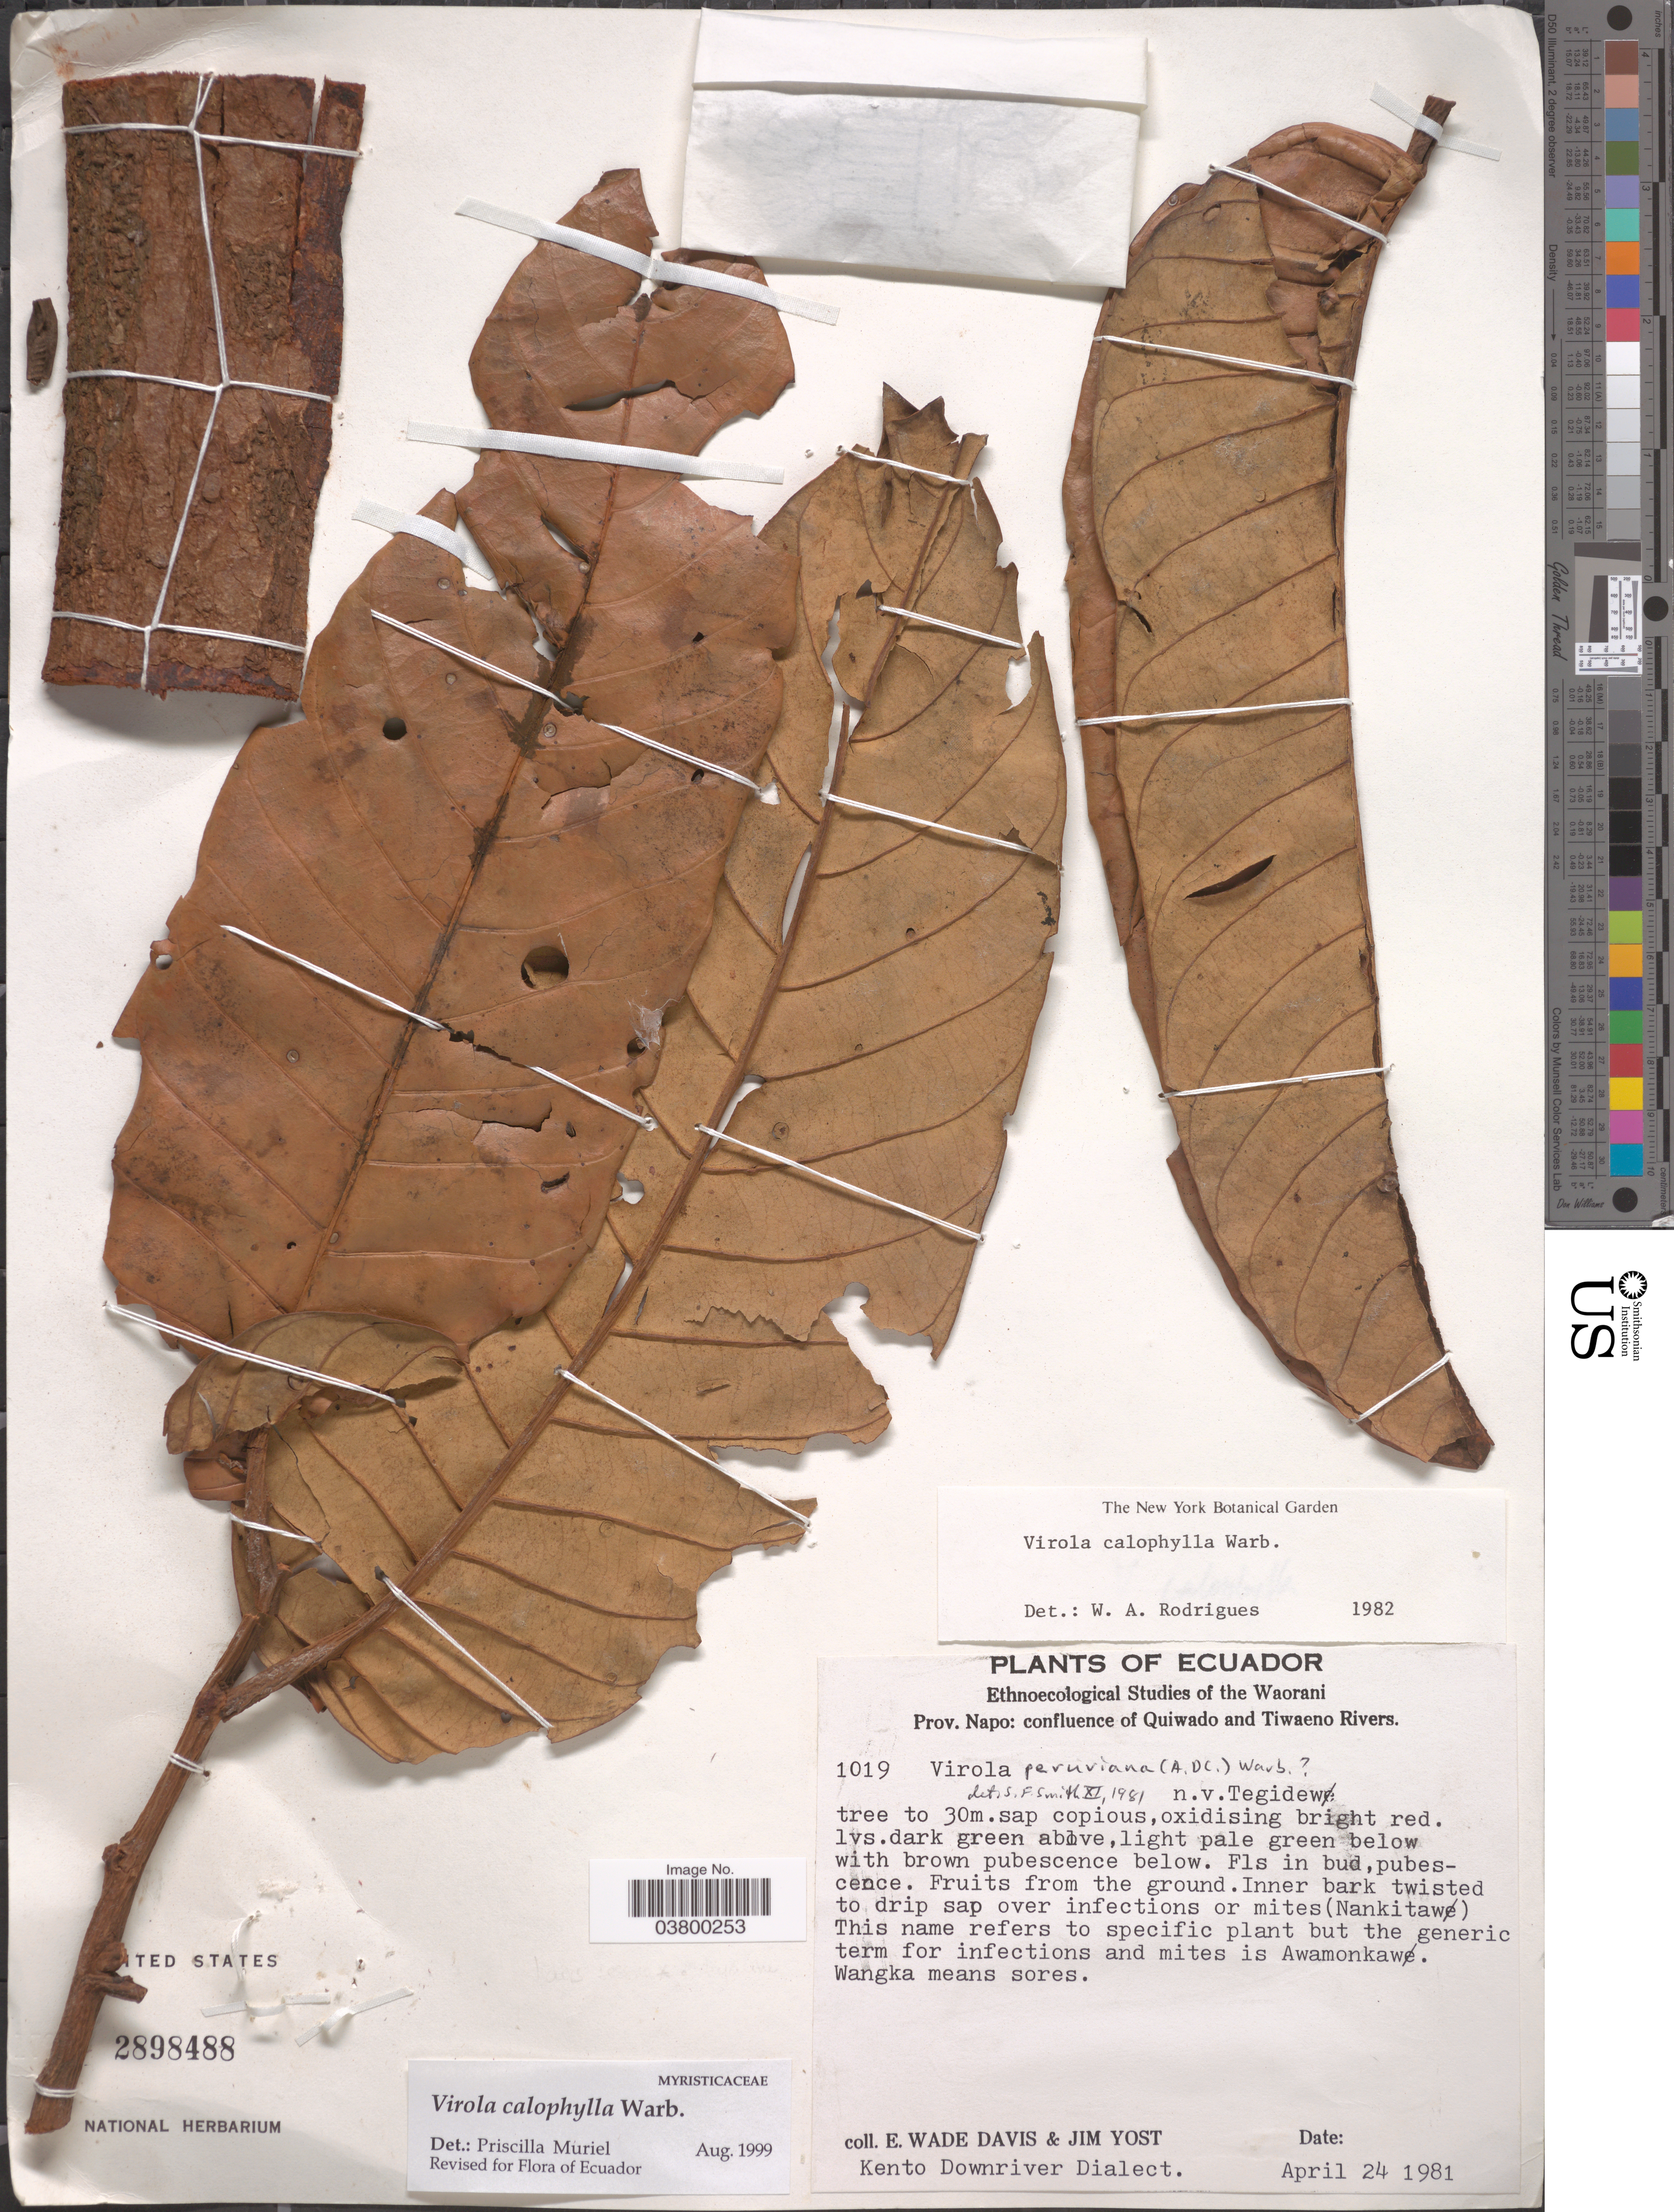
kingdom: Plantae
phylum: Tracheophyta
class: Magnoliopsida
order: Magnoliales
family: Myristicaceae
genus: Virola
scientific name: Virola calophylla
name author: (Spruce) Warb.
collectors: E. Wade-Davis & J. Yost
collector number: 1019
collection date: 1981-04-24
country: Ecuador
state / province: Napo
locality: Confluence of Quiwado and Tiwaeno Rivers. Kento Downriver Dialect. [unsure placement]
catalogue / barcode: US 2898488